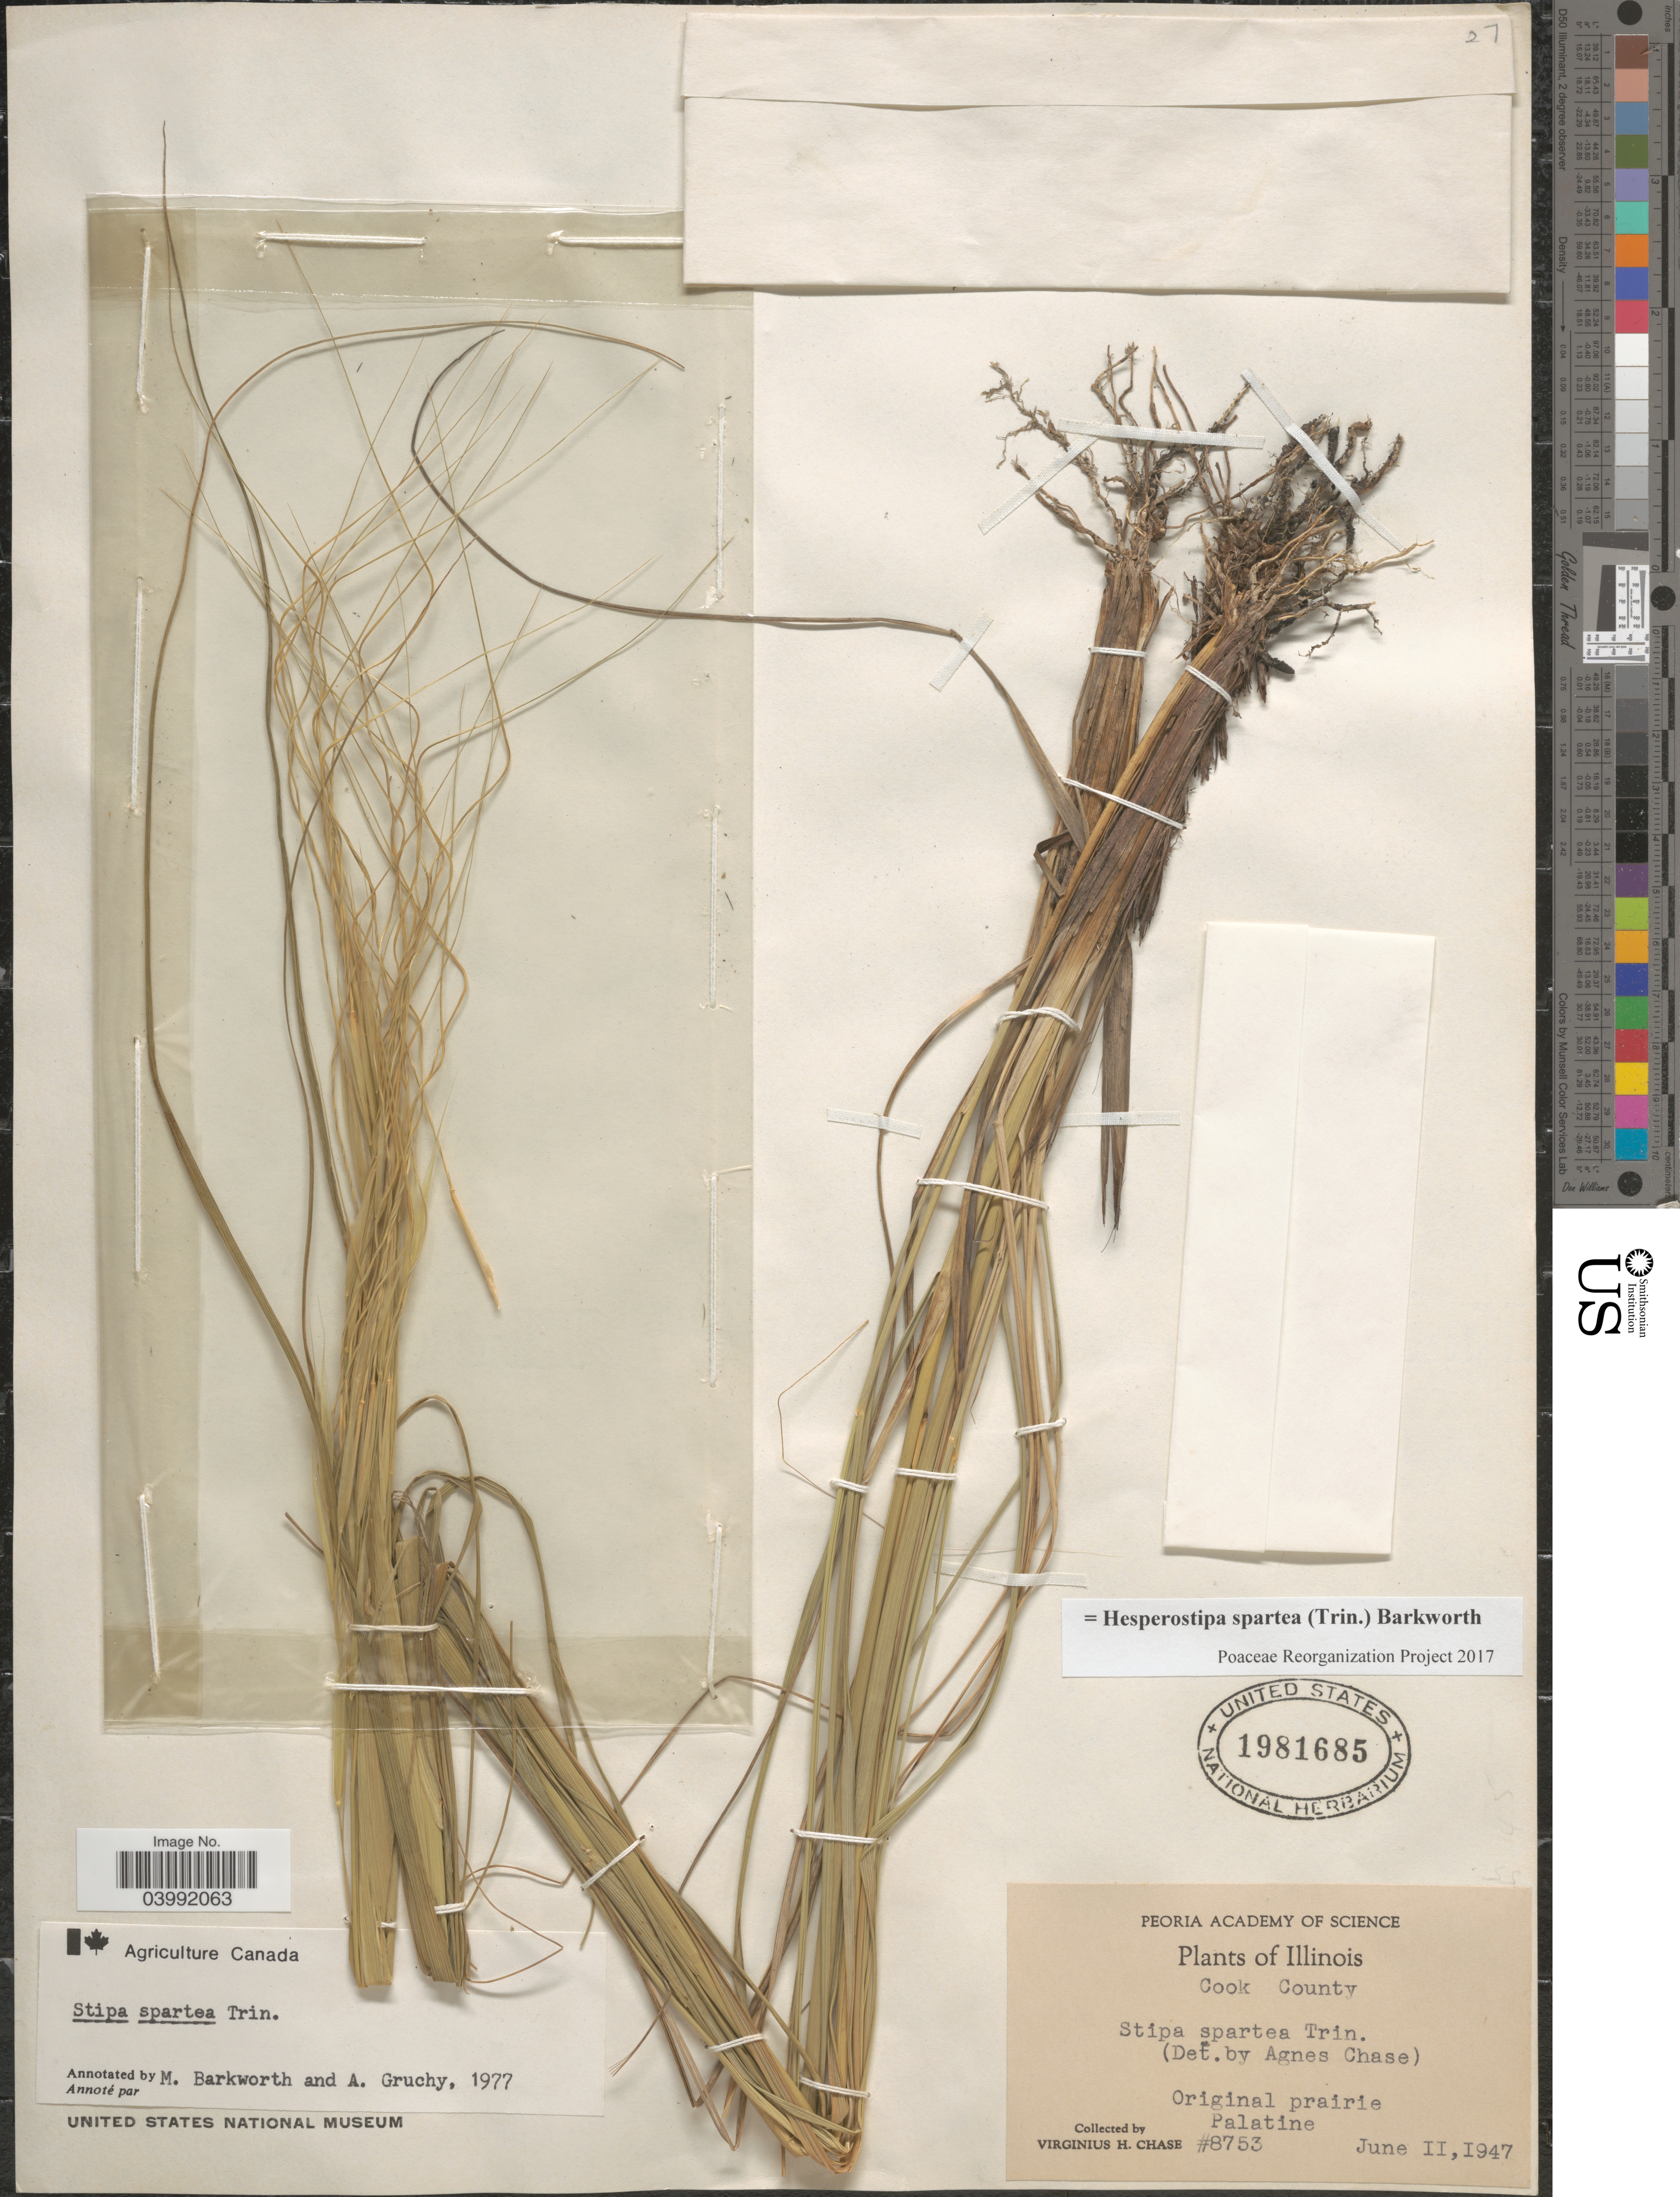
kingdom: Plantae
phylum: Tracheophyta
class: Liliopsida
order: Poales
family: Poaceae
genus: Hesperostipa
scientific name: Hesperostipa spartea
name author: (Trin.) Barkworth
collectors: V. H. Chase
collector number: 8753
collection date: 1947-06-11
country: United States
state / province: Illinois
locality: Cook County. Palatine.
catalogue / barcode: US 1981685